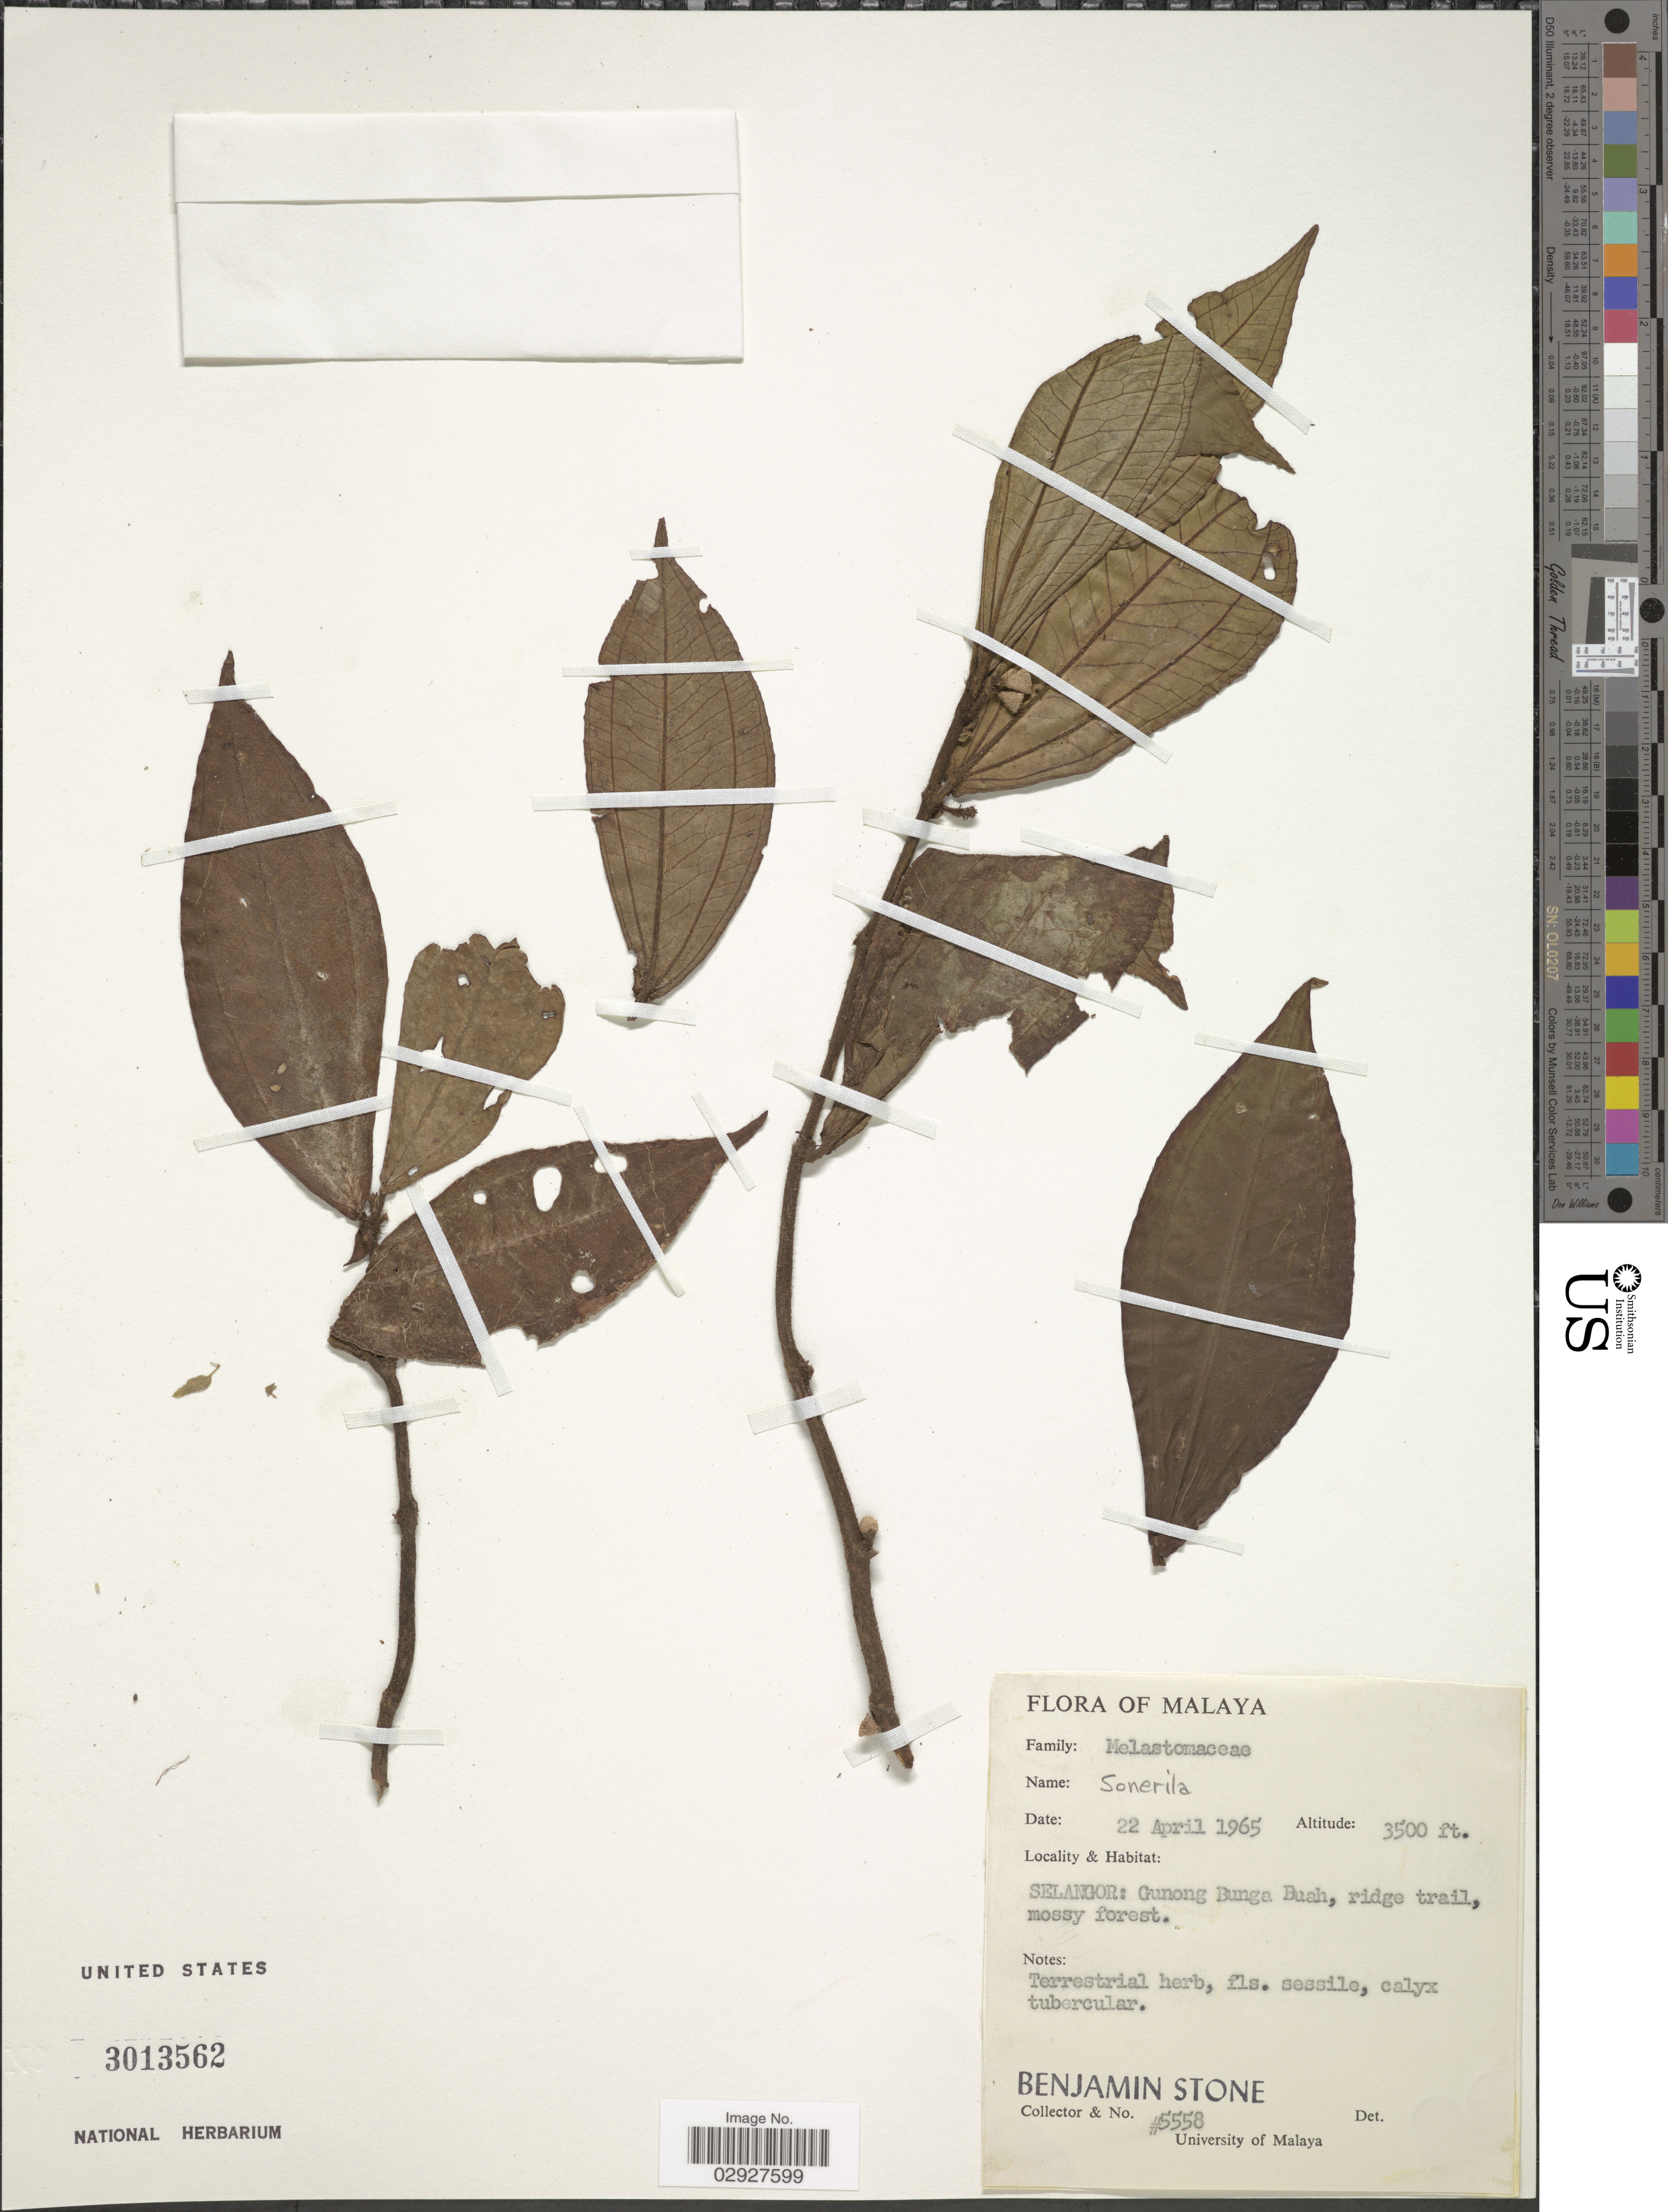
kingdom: Plantae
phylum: Tracheophyta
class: Magnoliopsida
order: Myrtales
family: Melastomataceae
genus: Sonerila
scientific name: Sonerila sp.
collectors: B. C. Stone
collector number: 5558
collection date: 1965-04-22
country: Malaysia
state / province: Selangor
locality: Gunong Bunga Buah, ridge trail.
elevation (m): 1067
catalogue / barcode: US 3013562